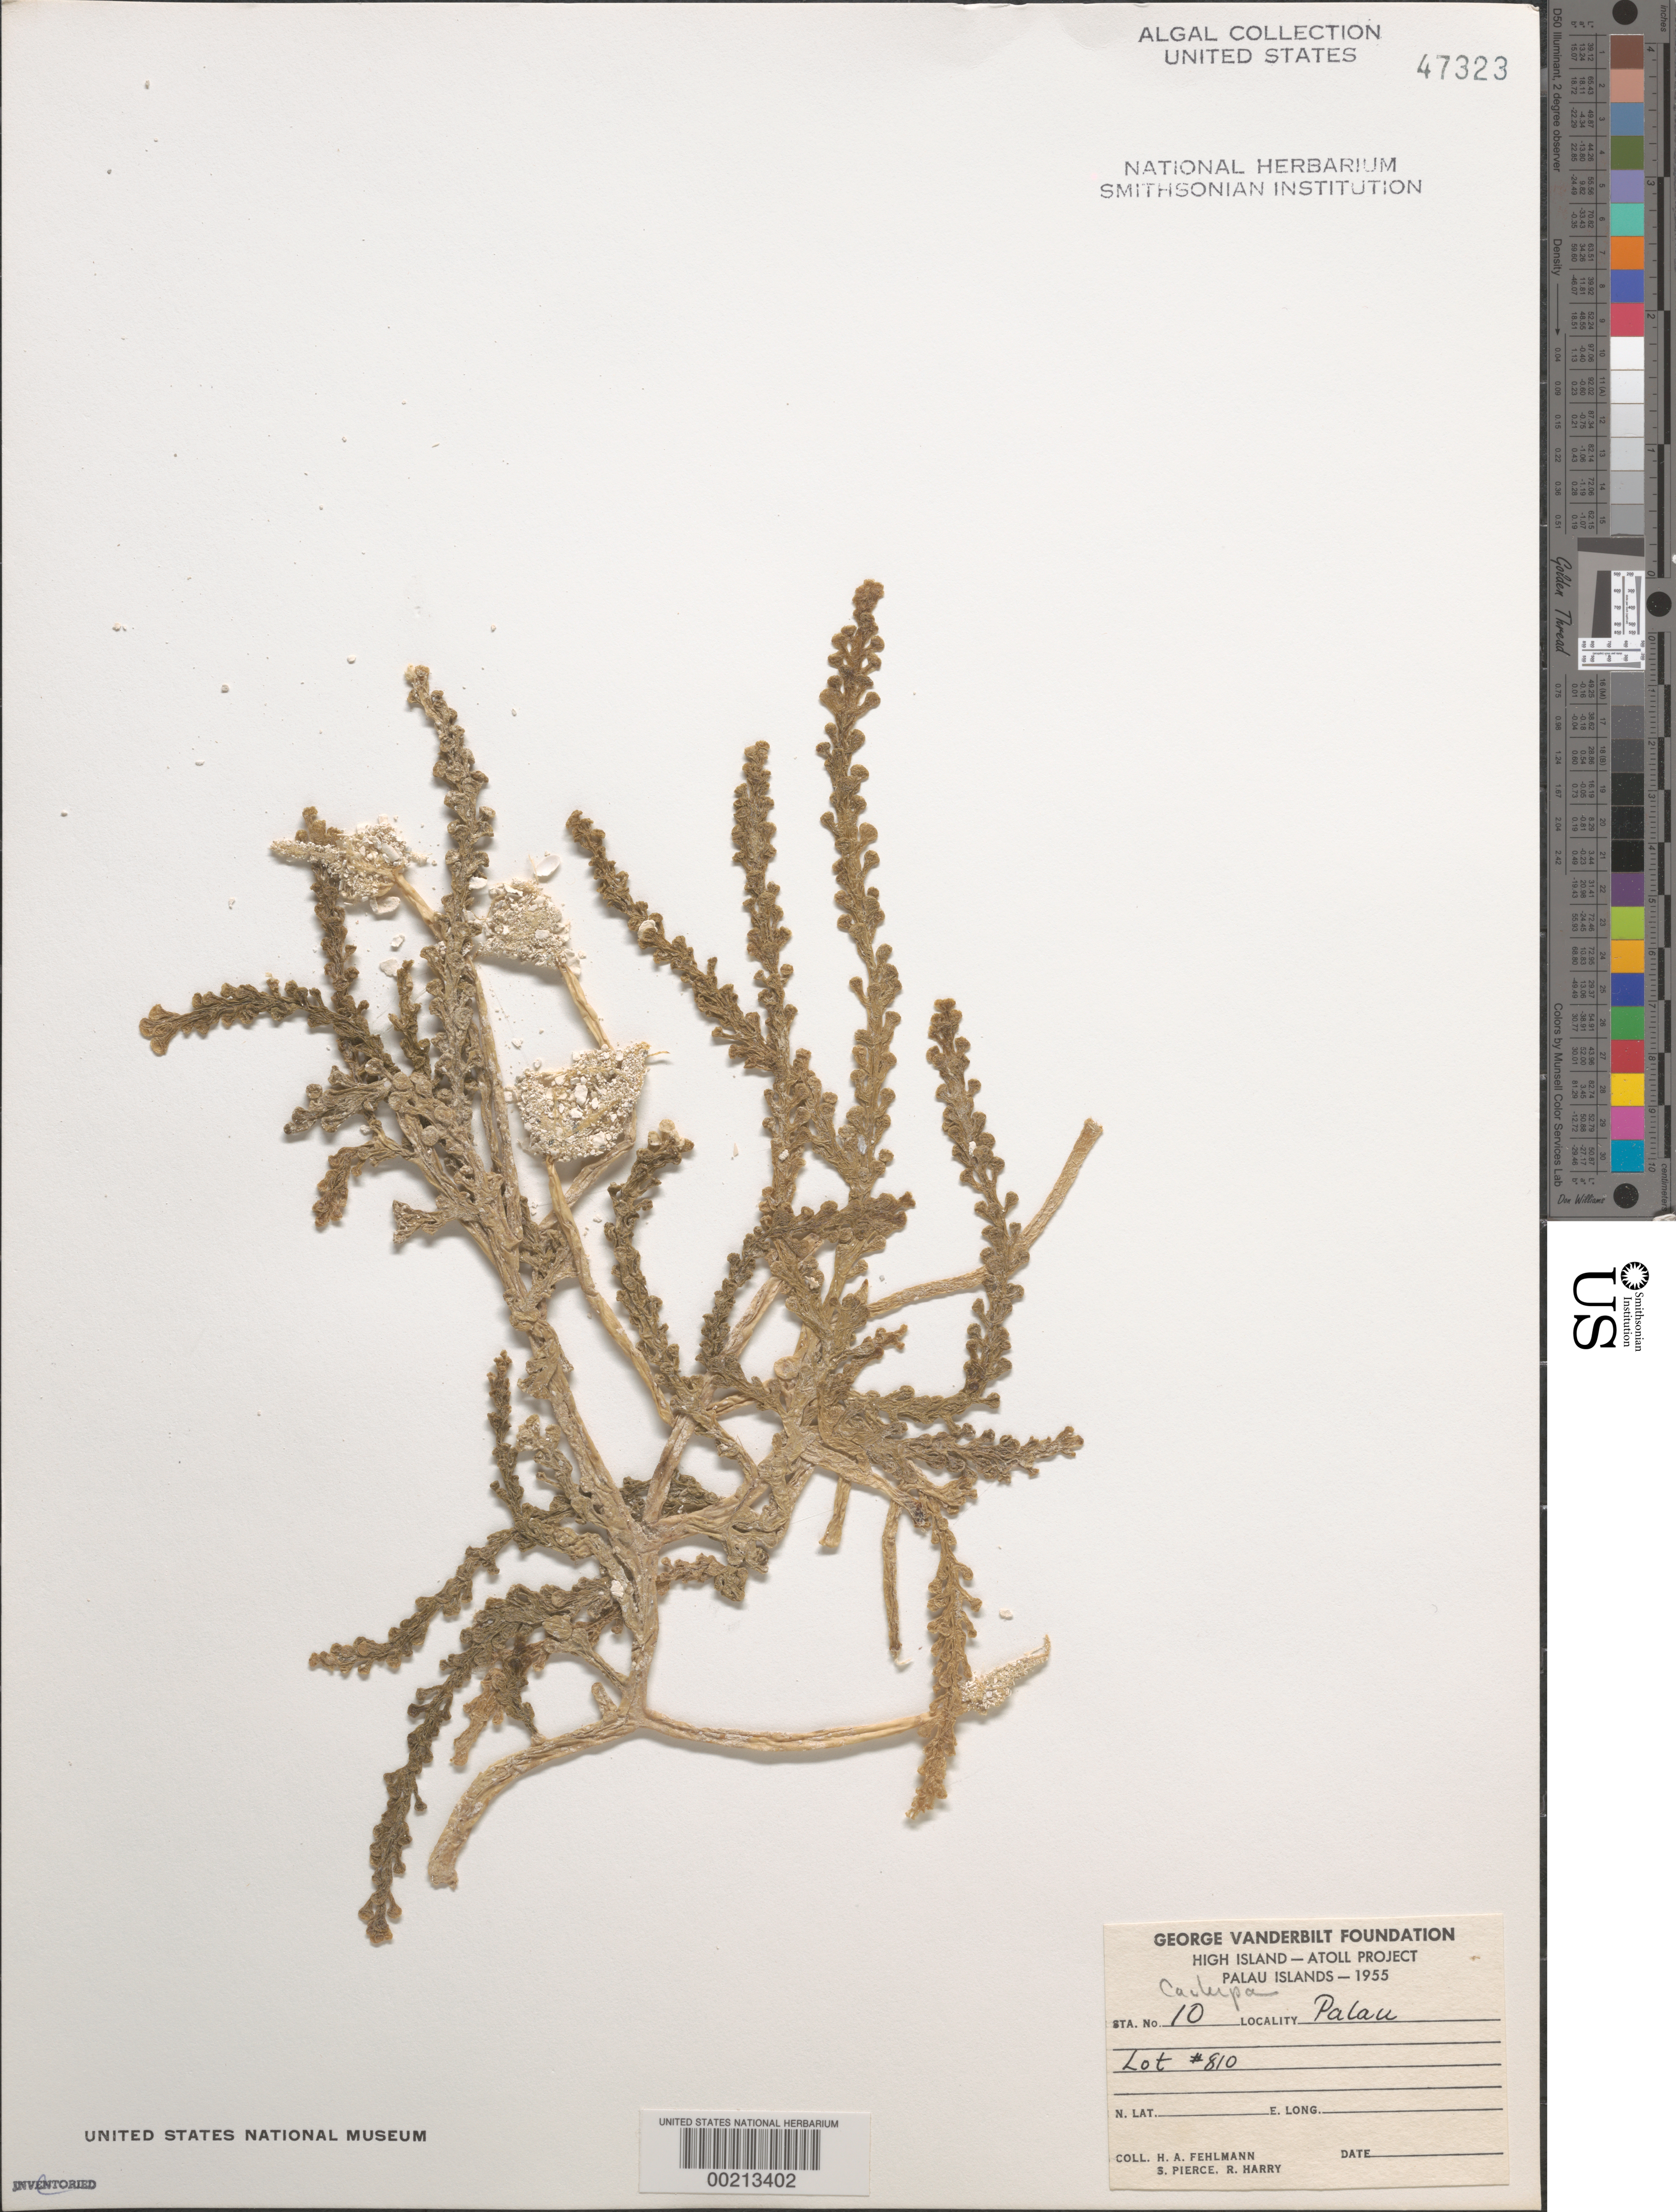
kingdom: Plantae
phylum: Chlorophyta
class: Ulvophyceae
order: Bryopsidales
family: Caulerpaceae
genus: Caulerpa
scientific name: Caulerpa sp.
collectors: H. Fehlmann et al.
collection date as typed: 1955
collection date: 1955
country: Palau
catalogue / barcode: US 47323